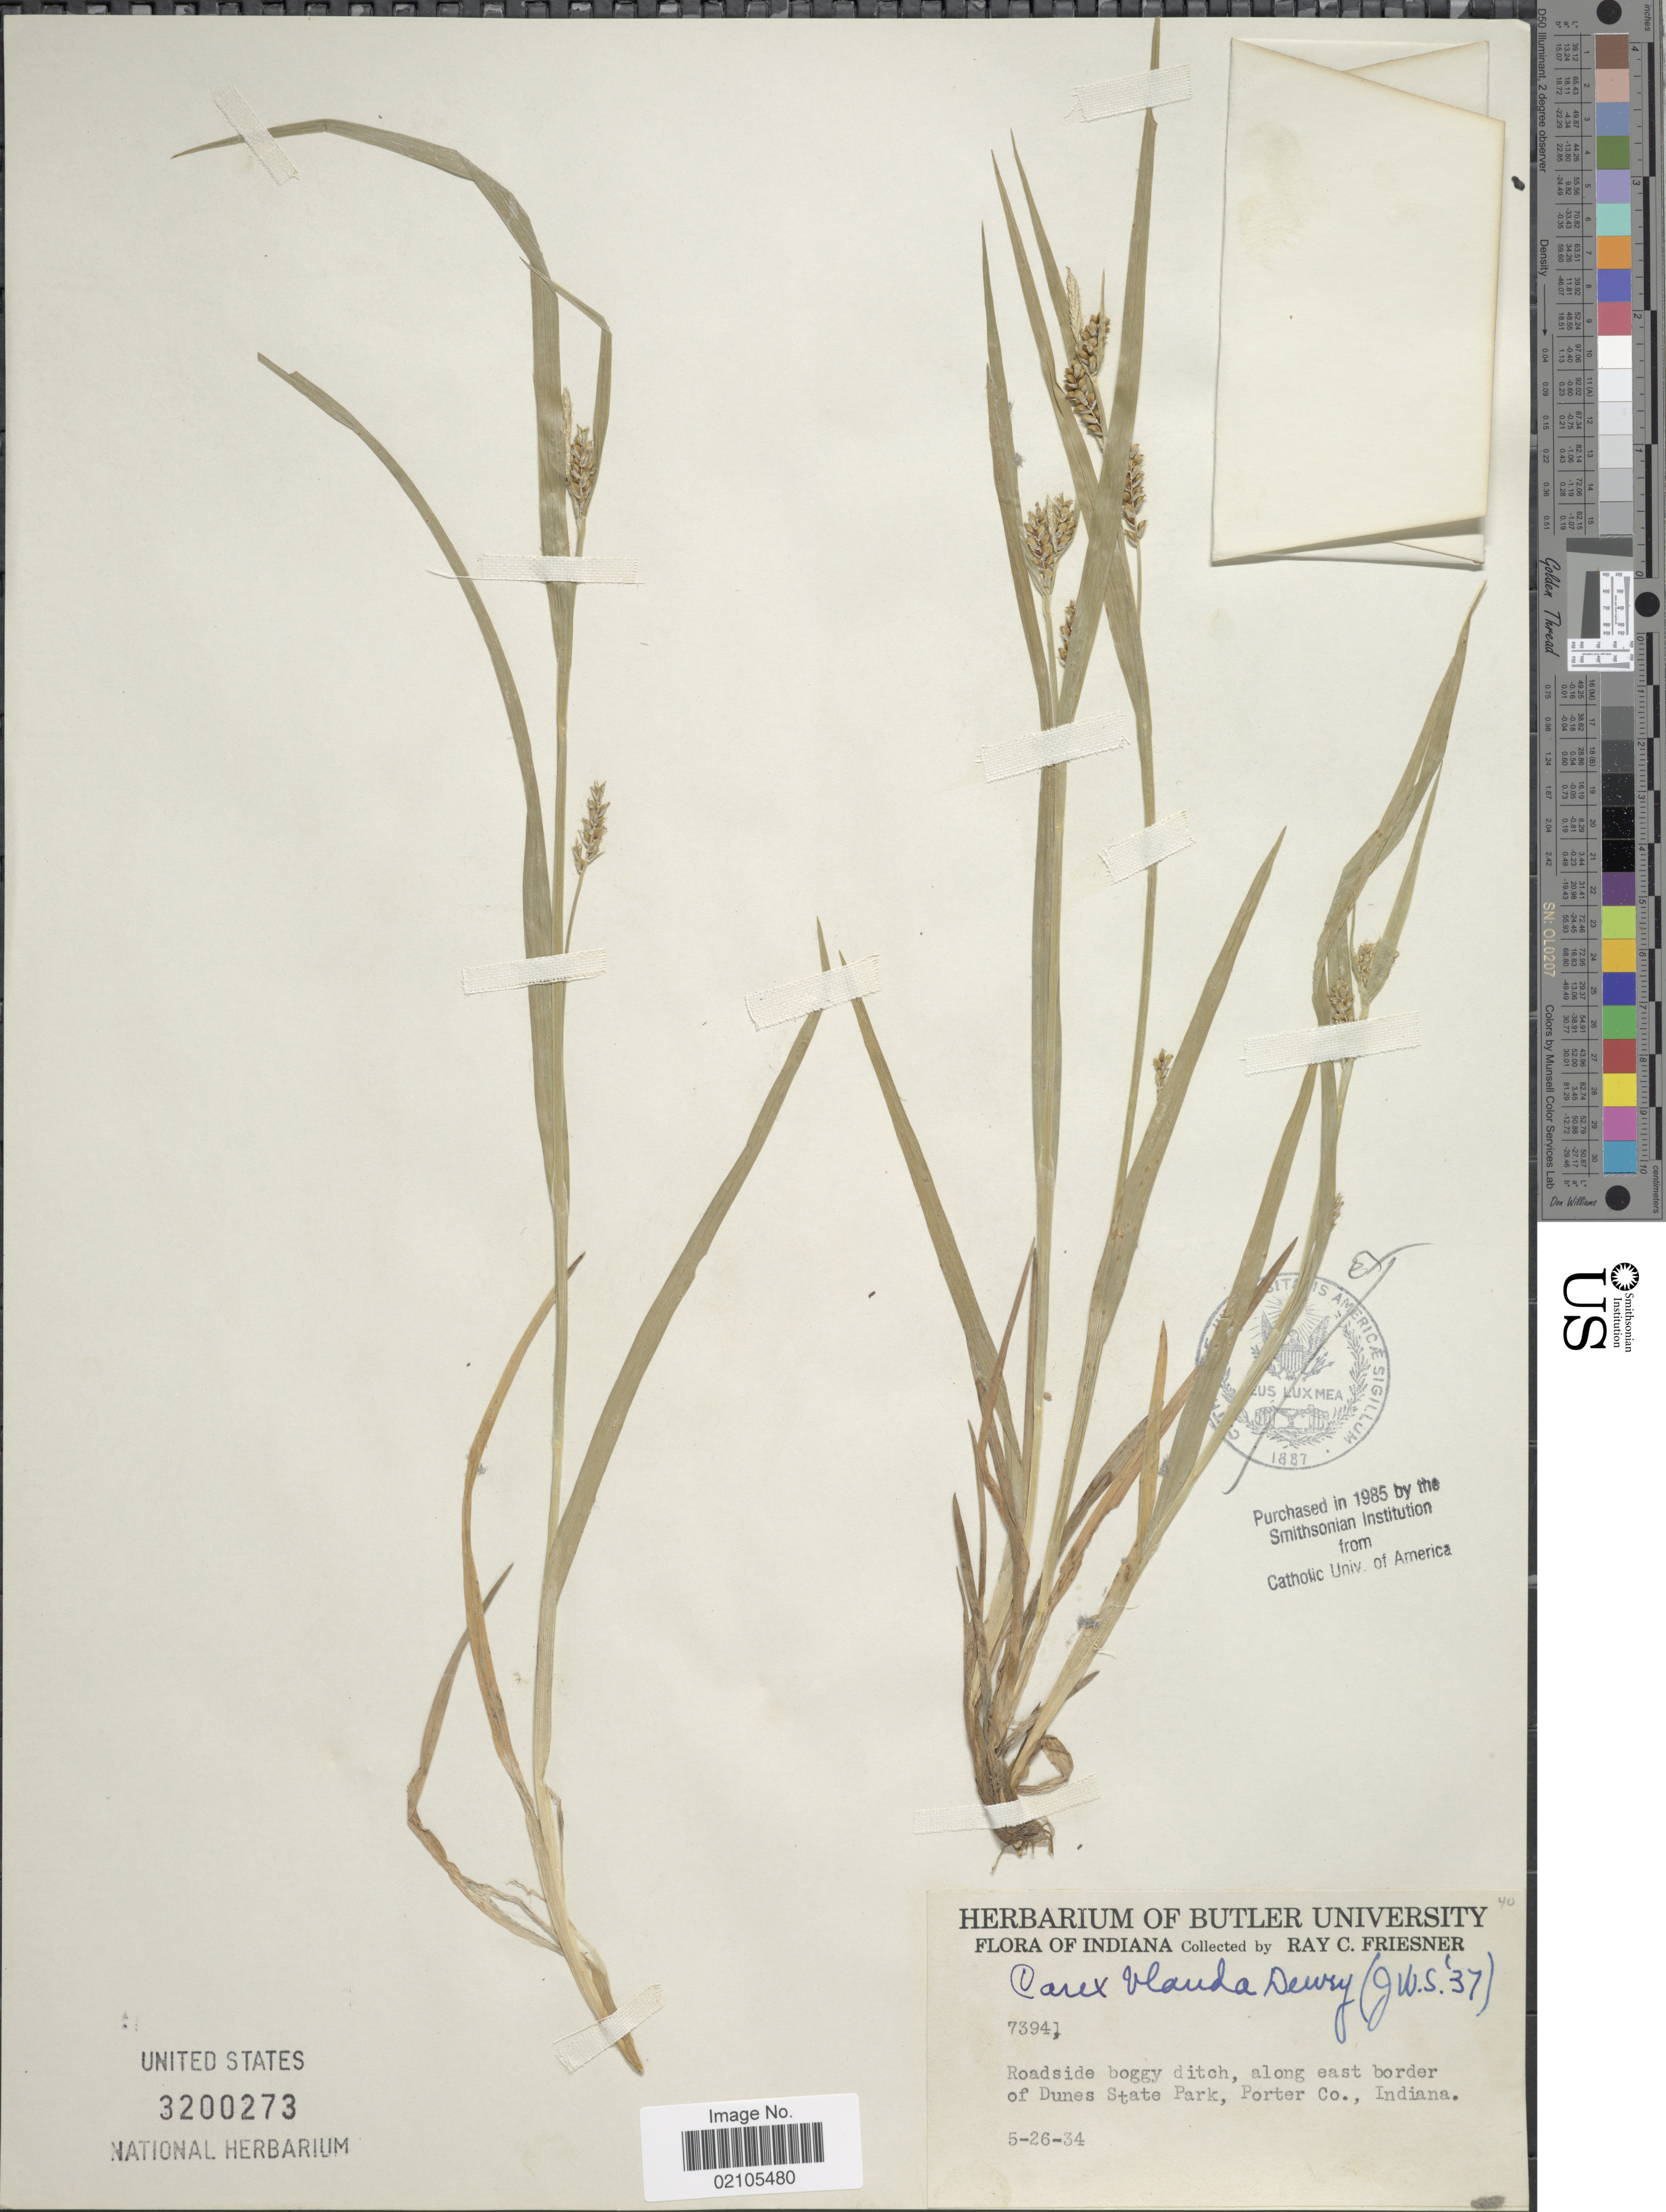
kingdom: Plantae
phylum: Tracheophyta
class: Liliopsida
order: Poales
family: Cyperaceae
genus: Carex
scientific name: Carex blanda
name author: Dewey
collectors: R. Friesner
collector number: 73941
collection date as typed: Transcribed d/m/y: 26/5/34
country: United States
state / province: Indiana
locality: Roadside boggy ditch, along east border of Dunes State Park, Porter Co.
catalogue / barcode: US 3200273